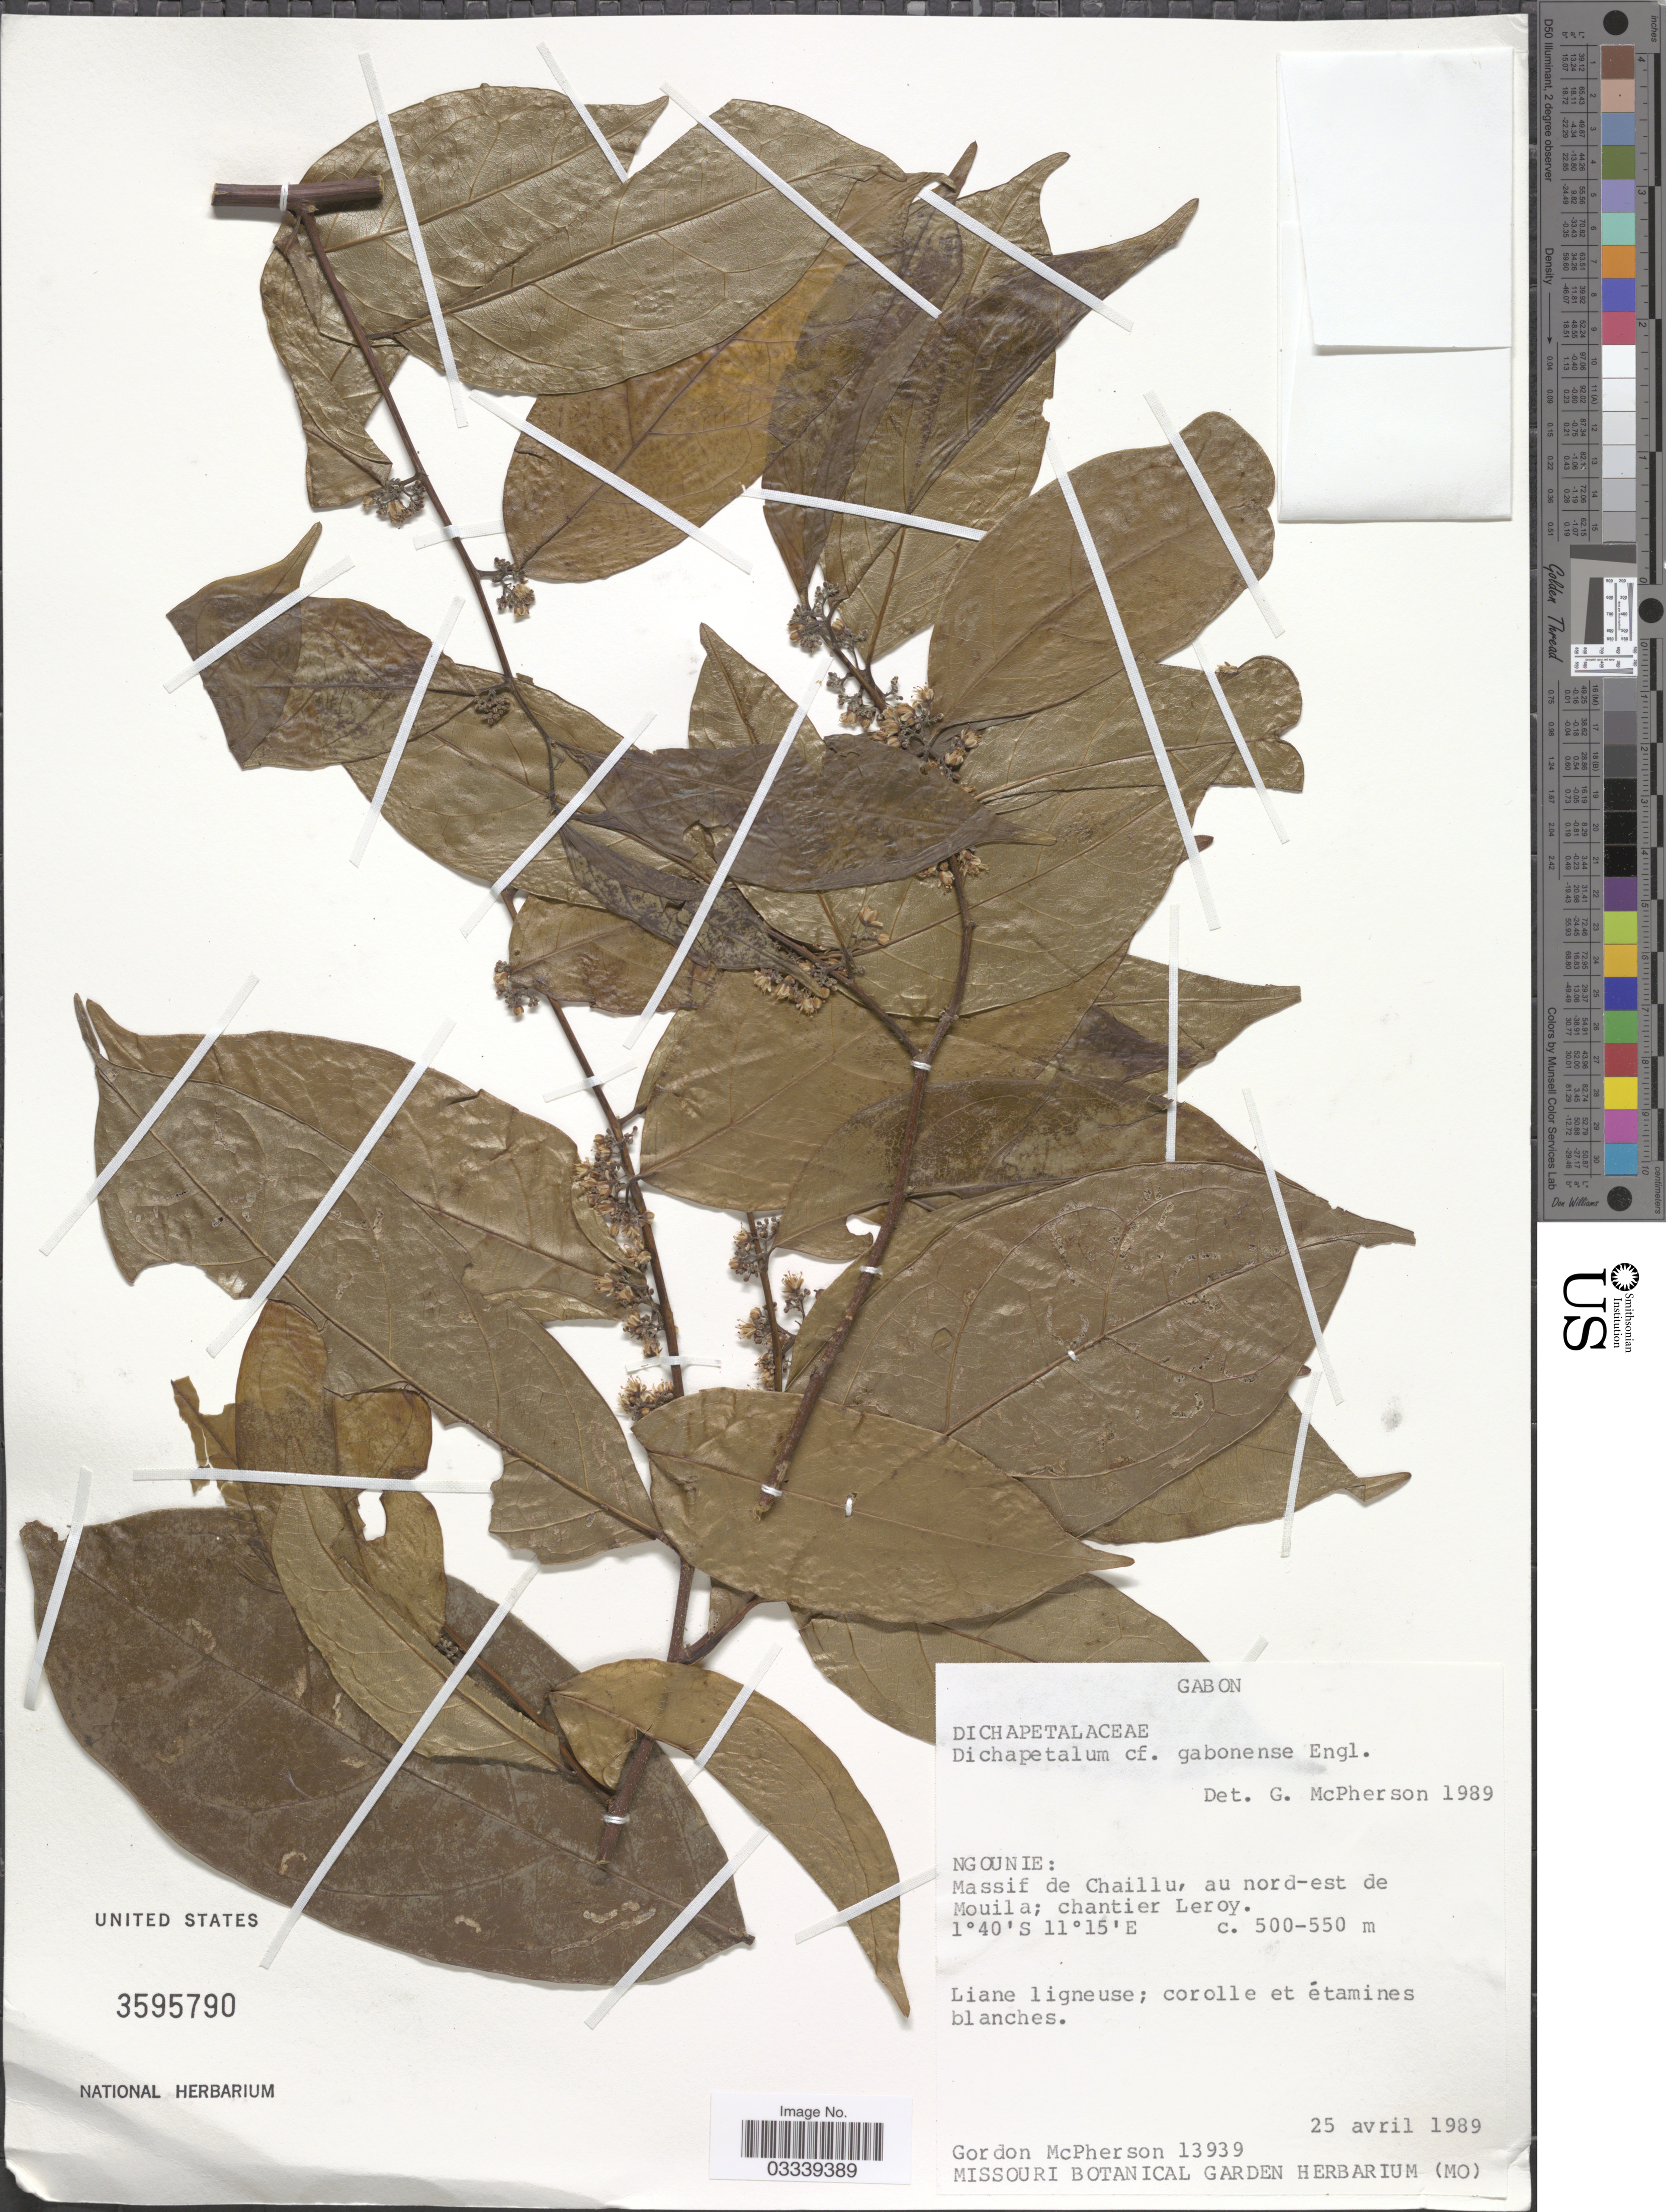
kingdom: Plantae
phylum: Tracheophyta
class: Magnoliopsida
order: Malpighiales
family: Dichapetalaceae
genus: Dichapetalum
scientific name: Dichapetalum gabonense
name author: Engl.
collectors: G. D. McPherson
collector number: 13939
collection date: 1989-04-25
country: Gabon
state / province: Ngounie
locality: Massif de Chaillu, au nord-est de Mouila; chantier Leroy.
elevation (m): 500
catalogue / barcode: US 3595790